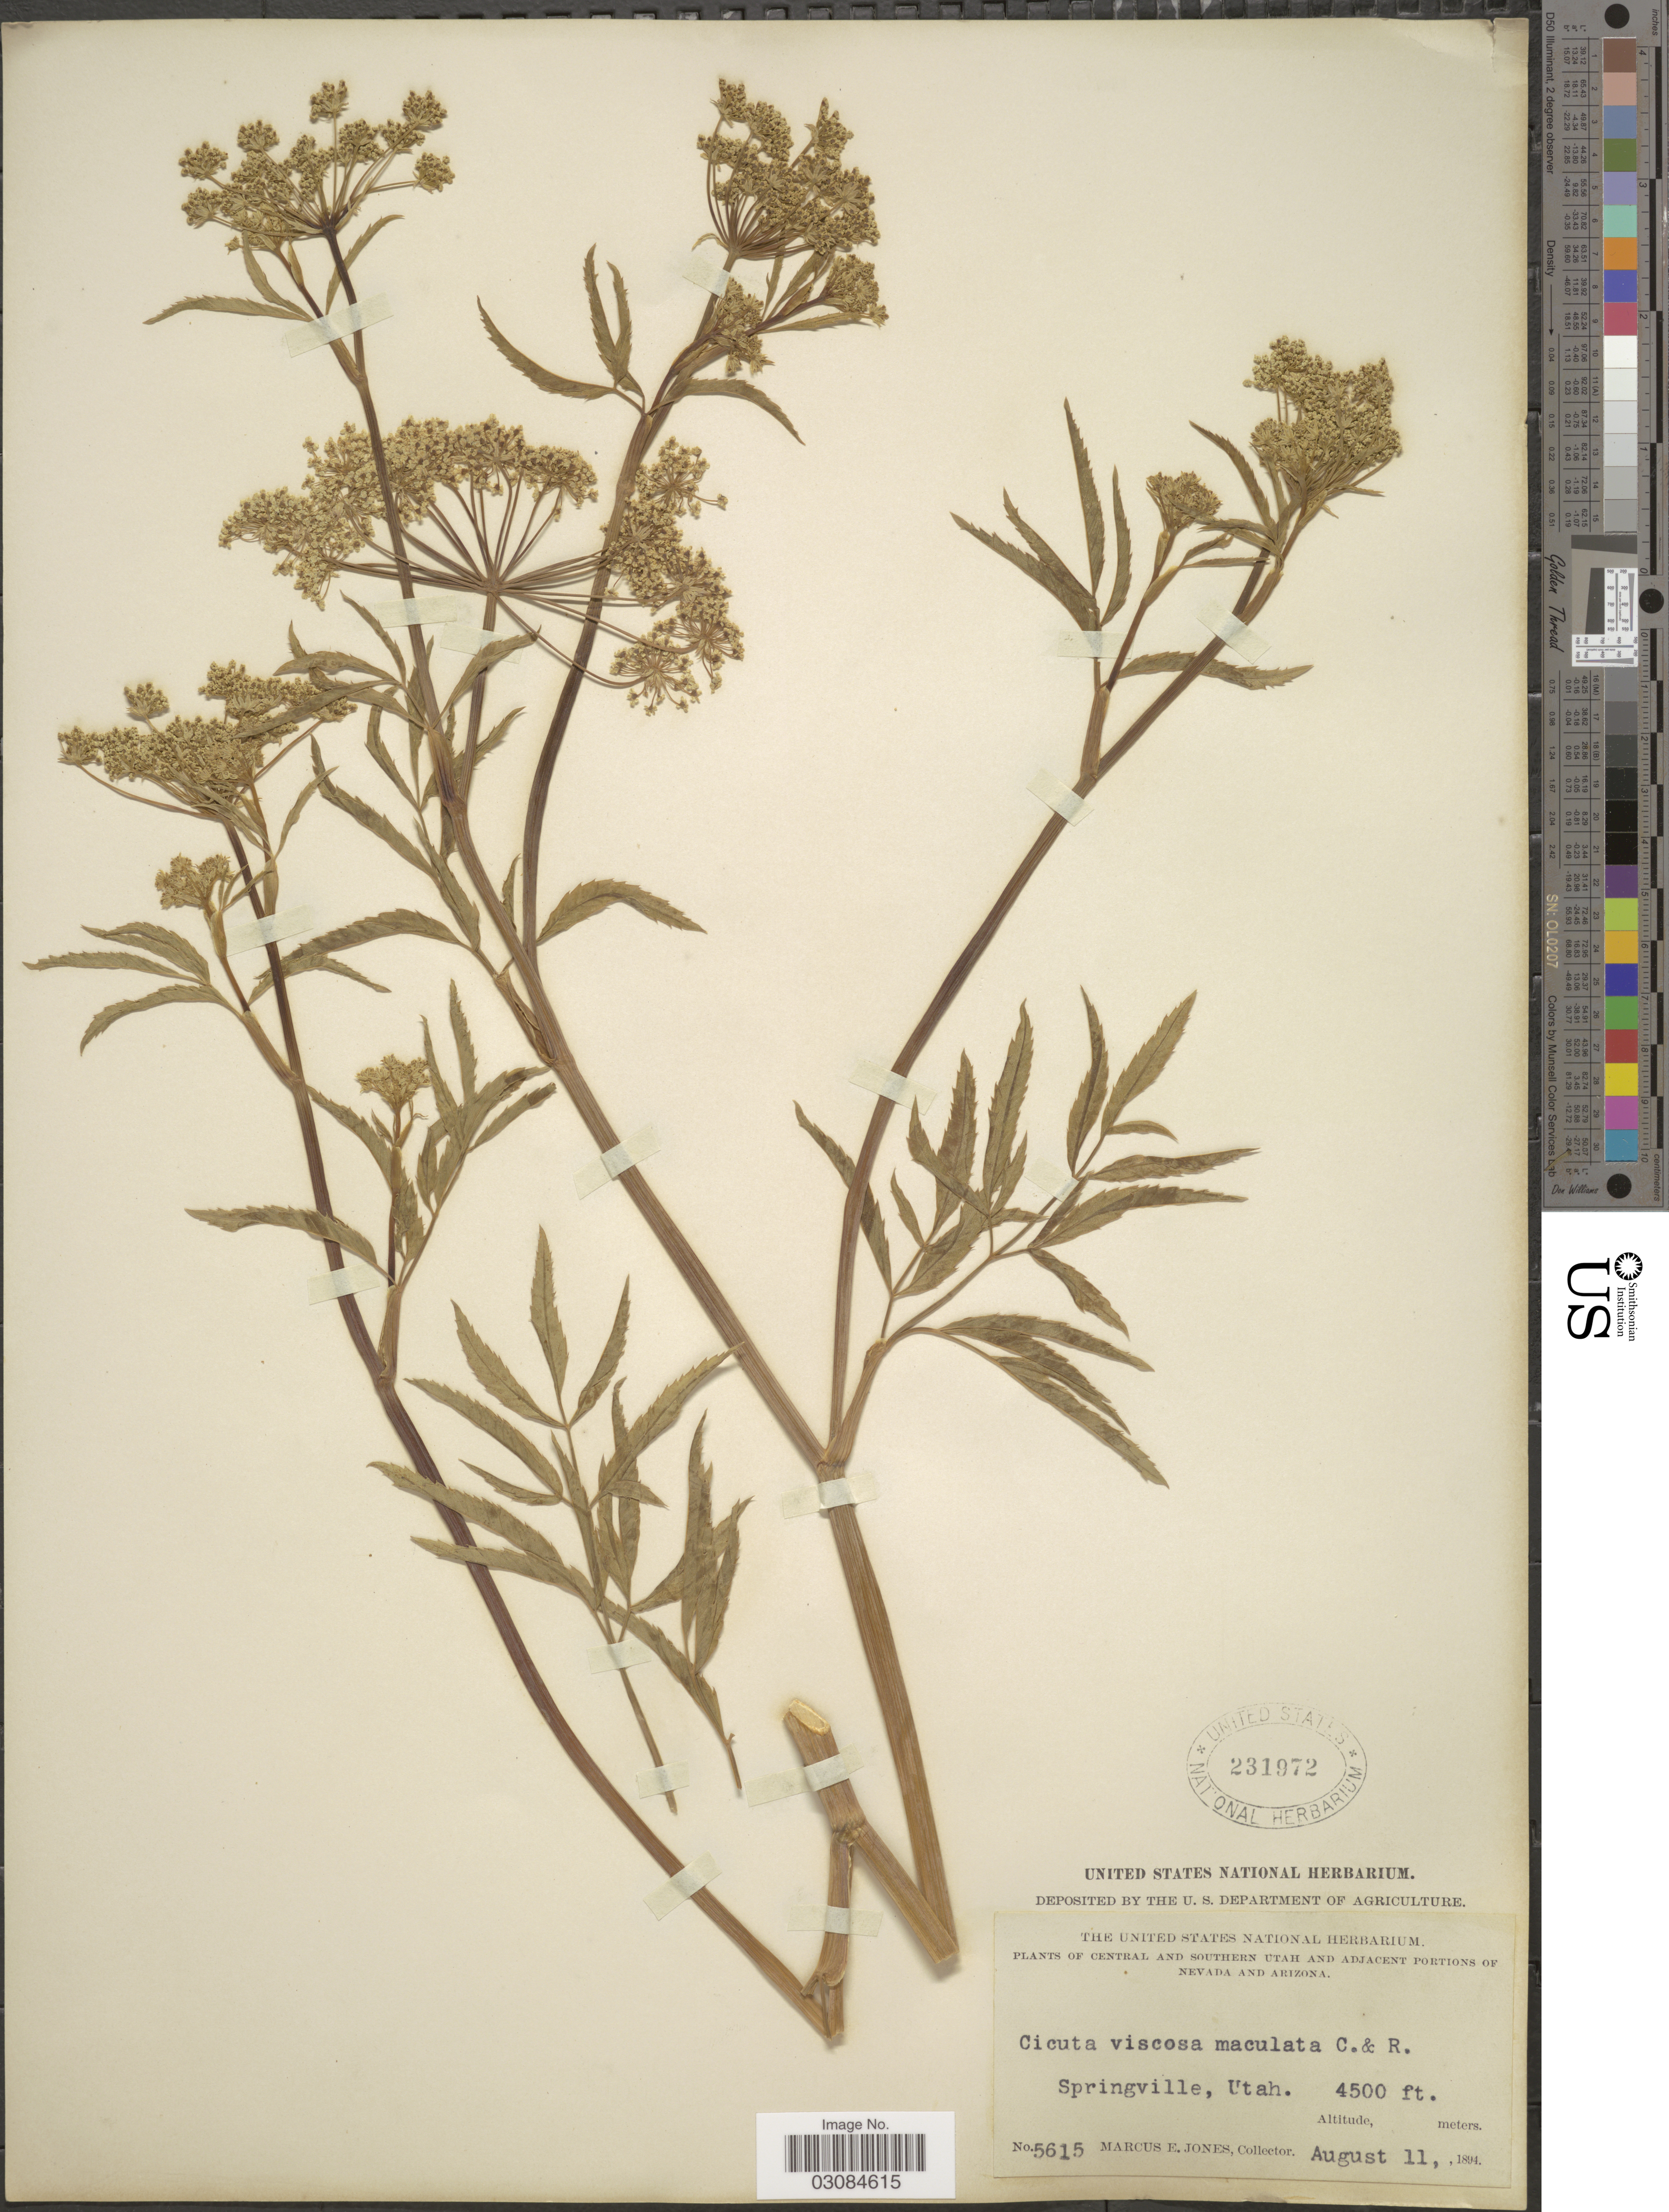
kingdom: Plantae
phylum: Tracheophyta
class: Magnoliopsida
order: Apiales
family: Apiaceae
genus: Cicuta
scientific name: Cicuta occidentalis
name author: Greene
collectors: M. E. Jones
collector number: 5615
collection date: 1894-08-11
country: United States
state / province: Utah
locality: Springville. Central and Southern Utah.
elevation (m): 1372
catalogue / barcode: US 231972